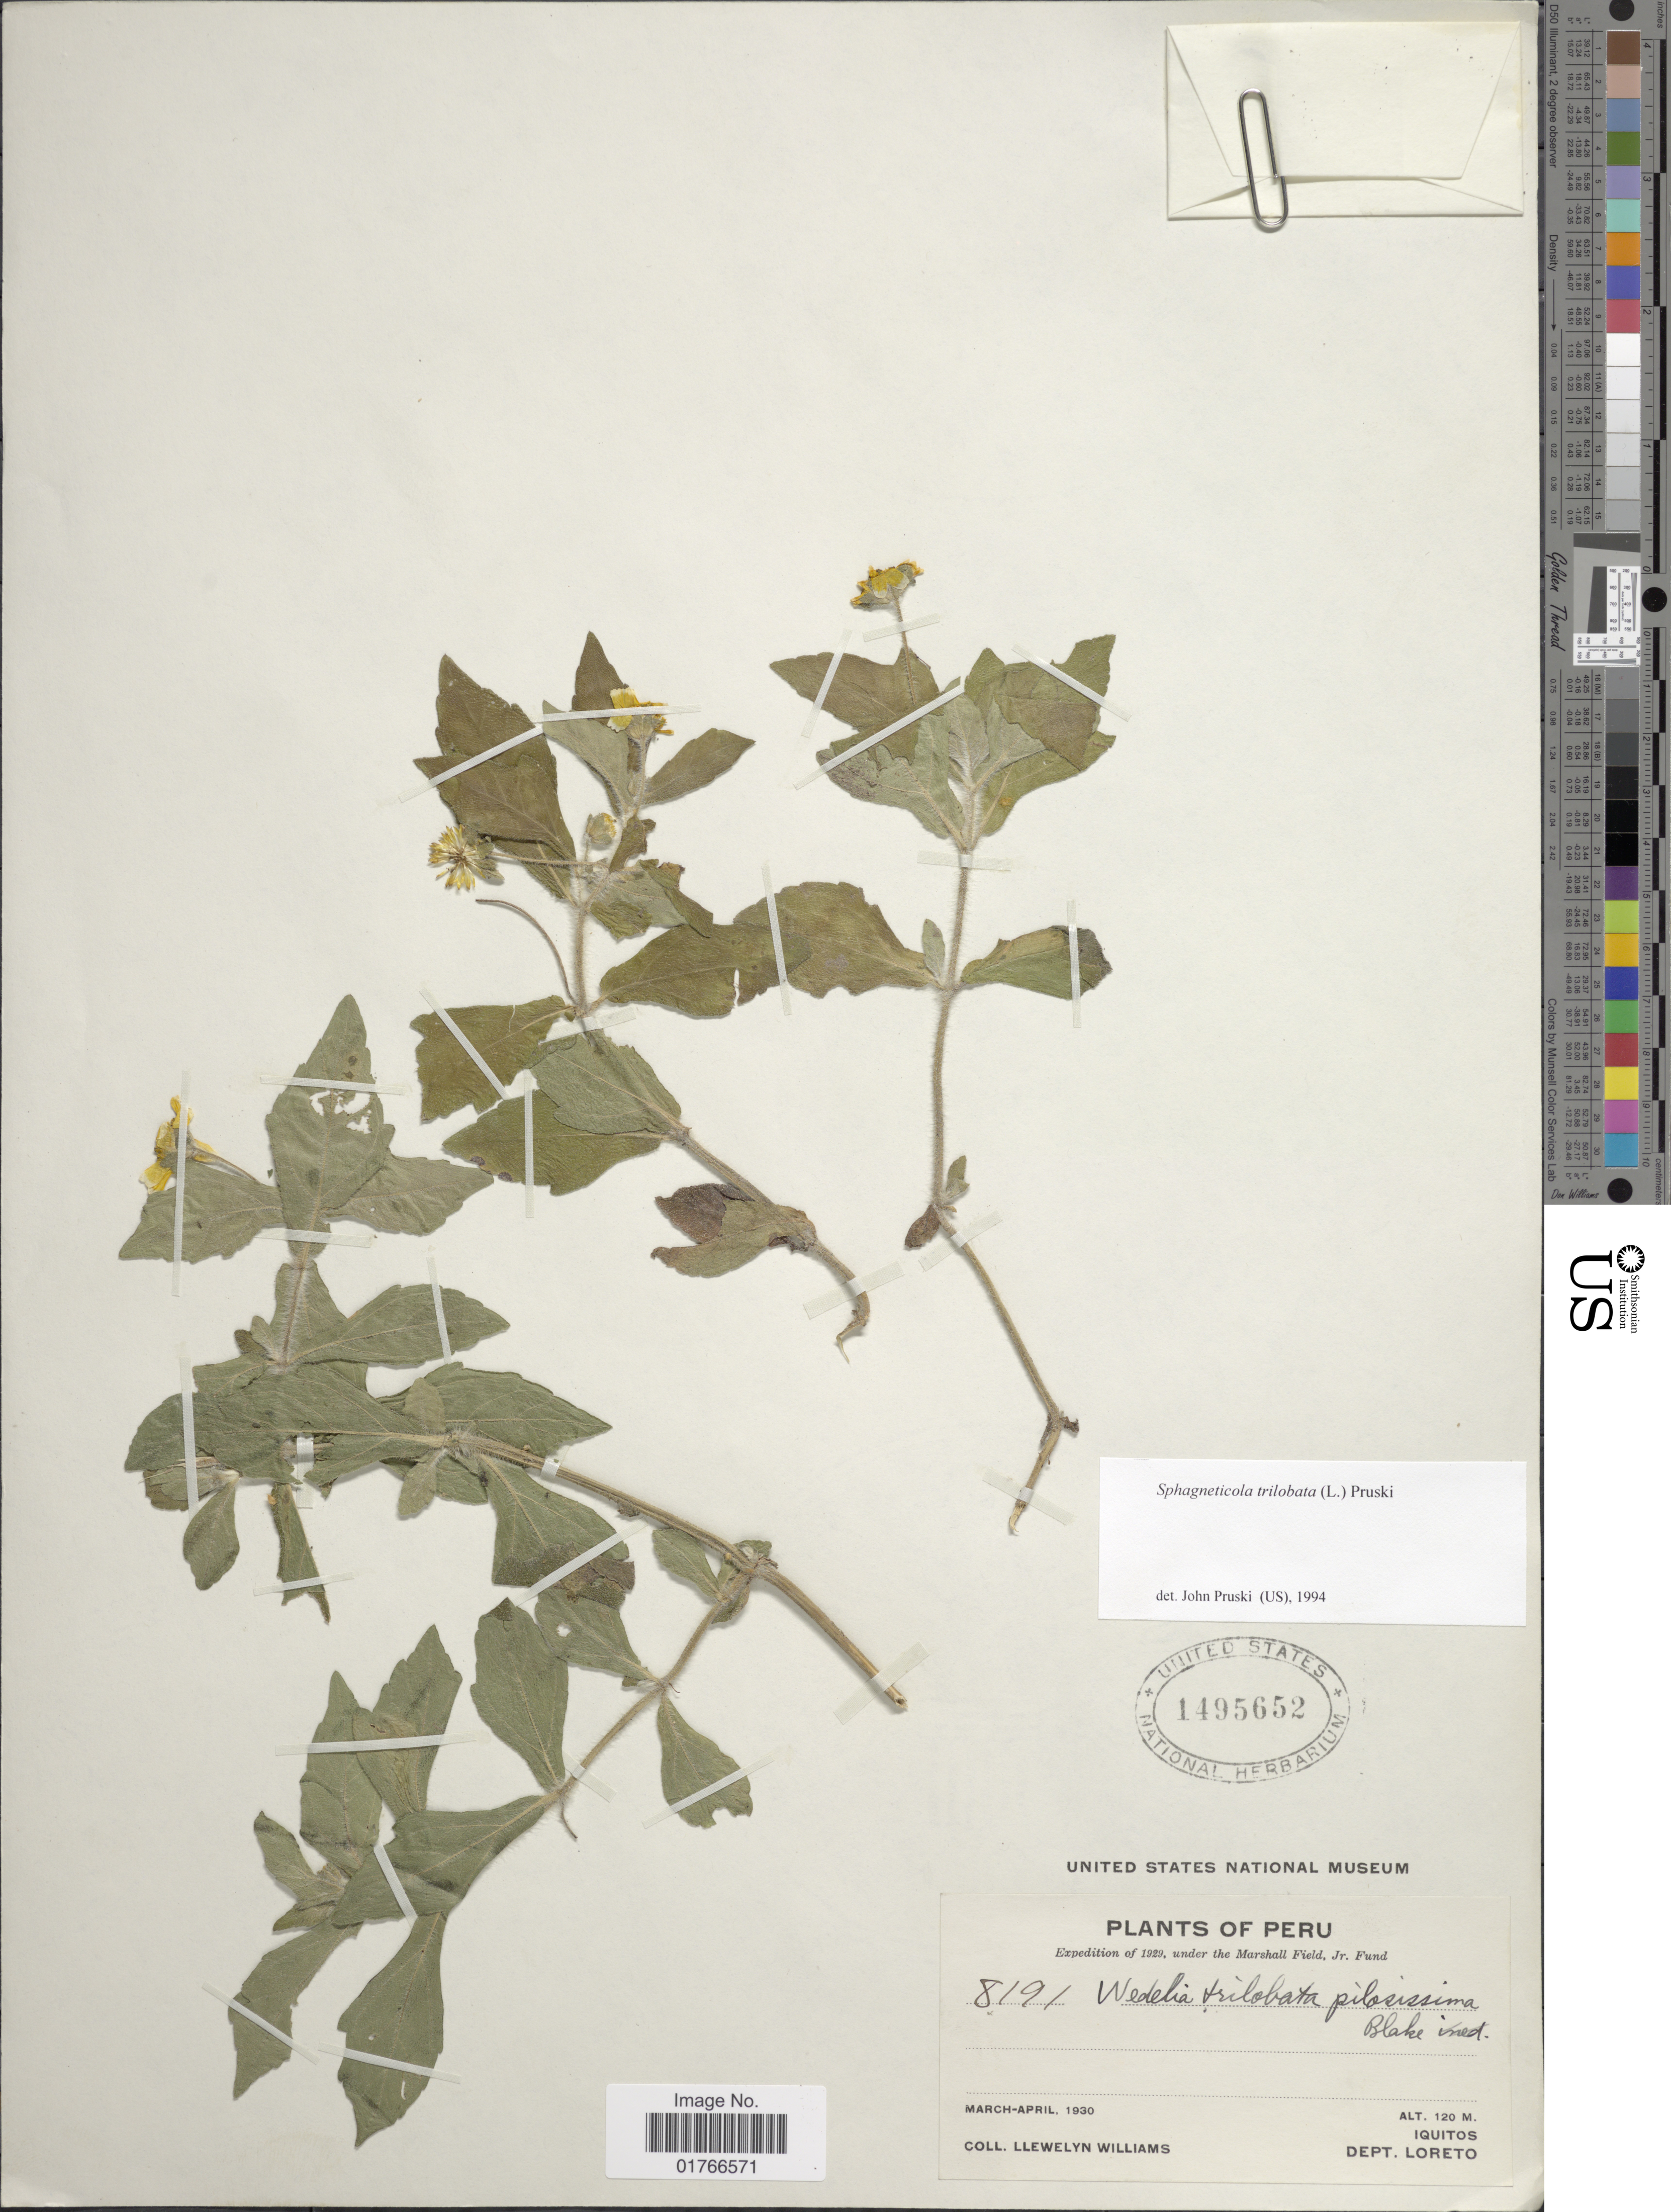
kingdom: Plantae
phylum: Tracheophyta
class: Magnoliopsida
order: Asterales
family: Asteraceae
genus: Sphagneticola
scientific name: Sphagneticola trilobata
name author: (L.) Pruski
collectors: Ll. Williams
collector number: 8191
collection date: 1930-03/1930-04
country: Peru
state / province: Loreto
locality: Iquitos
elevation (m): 120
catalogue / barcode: US 1495652